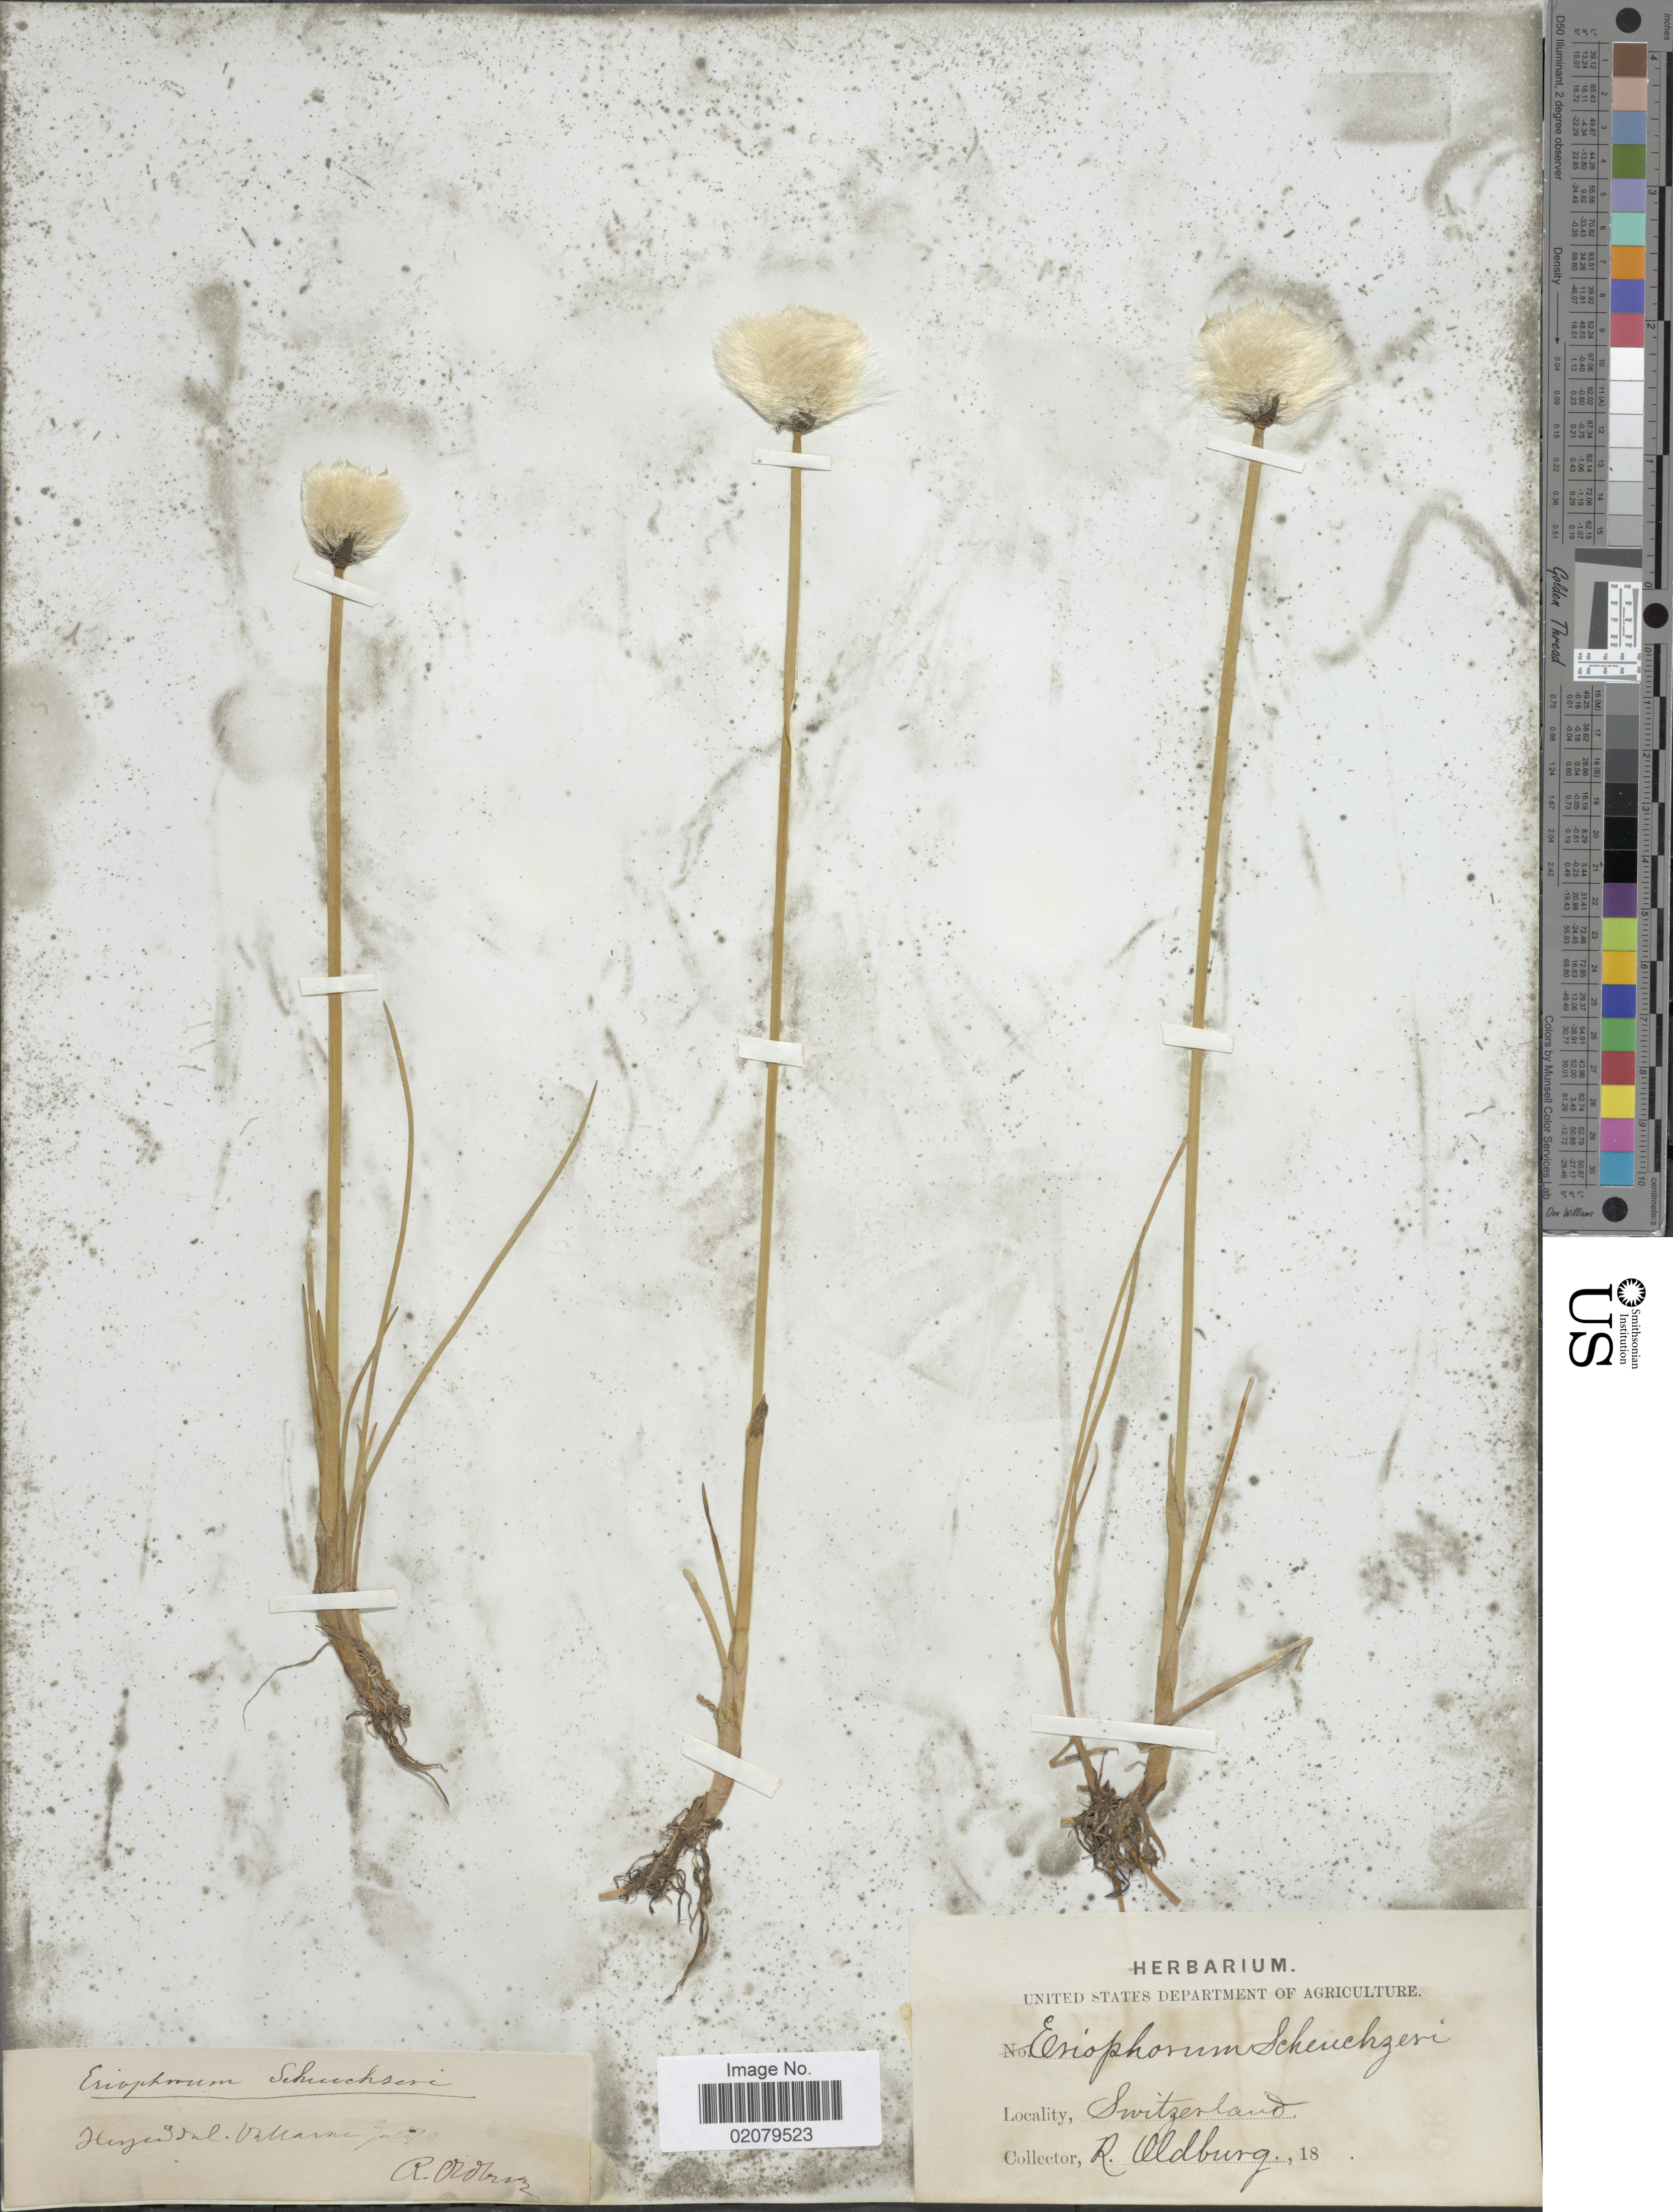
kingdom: Plantae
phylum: Tracheophyta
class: Liliopsida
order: Poales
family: Cyperaceae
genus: Eriophorum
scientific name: Eriophorum scheuchzeri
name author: Hoppe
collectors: R. Oldberg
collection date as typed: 18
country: Switzerland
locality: Heyerdal, Valaisanne [interpreted]